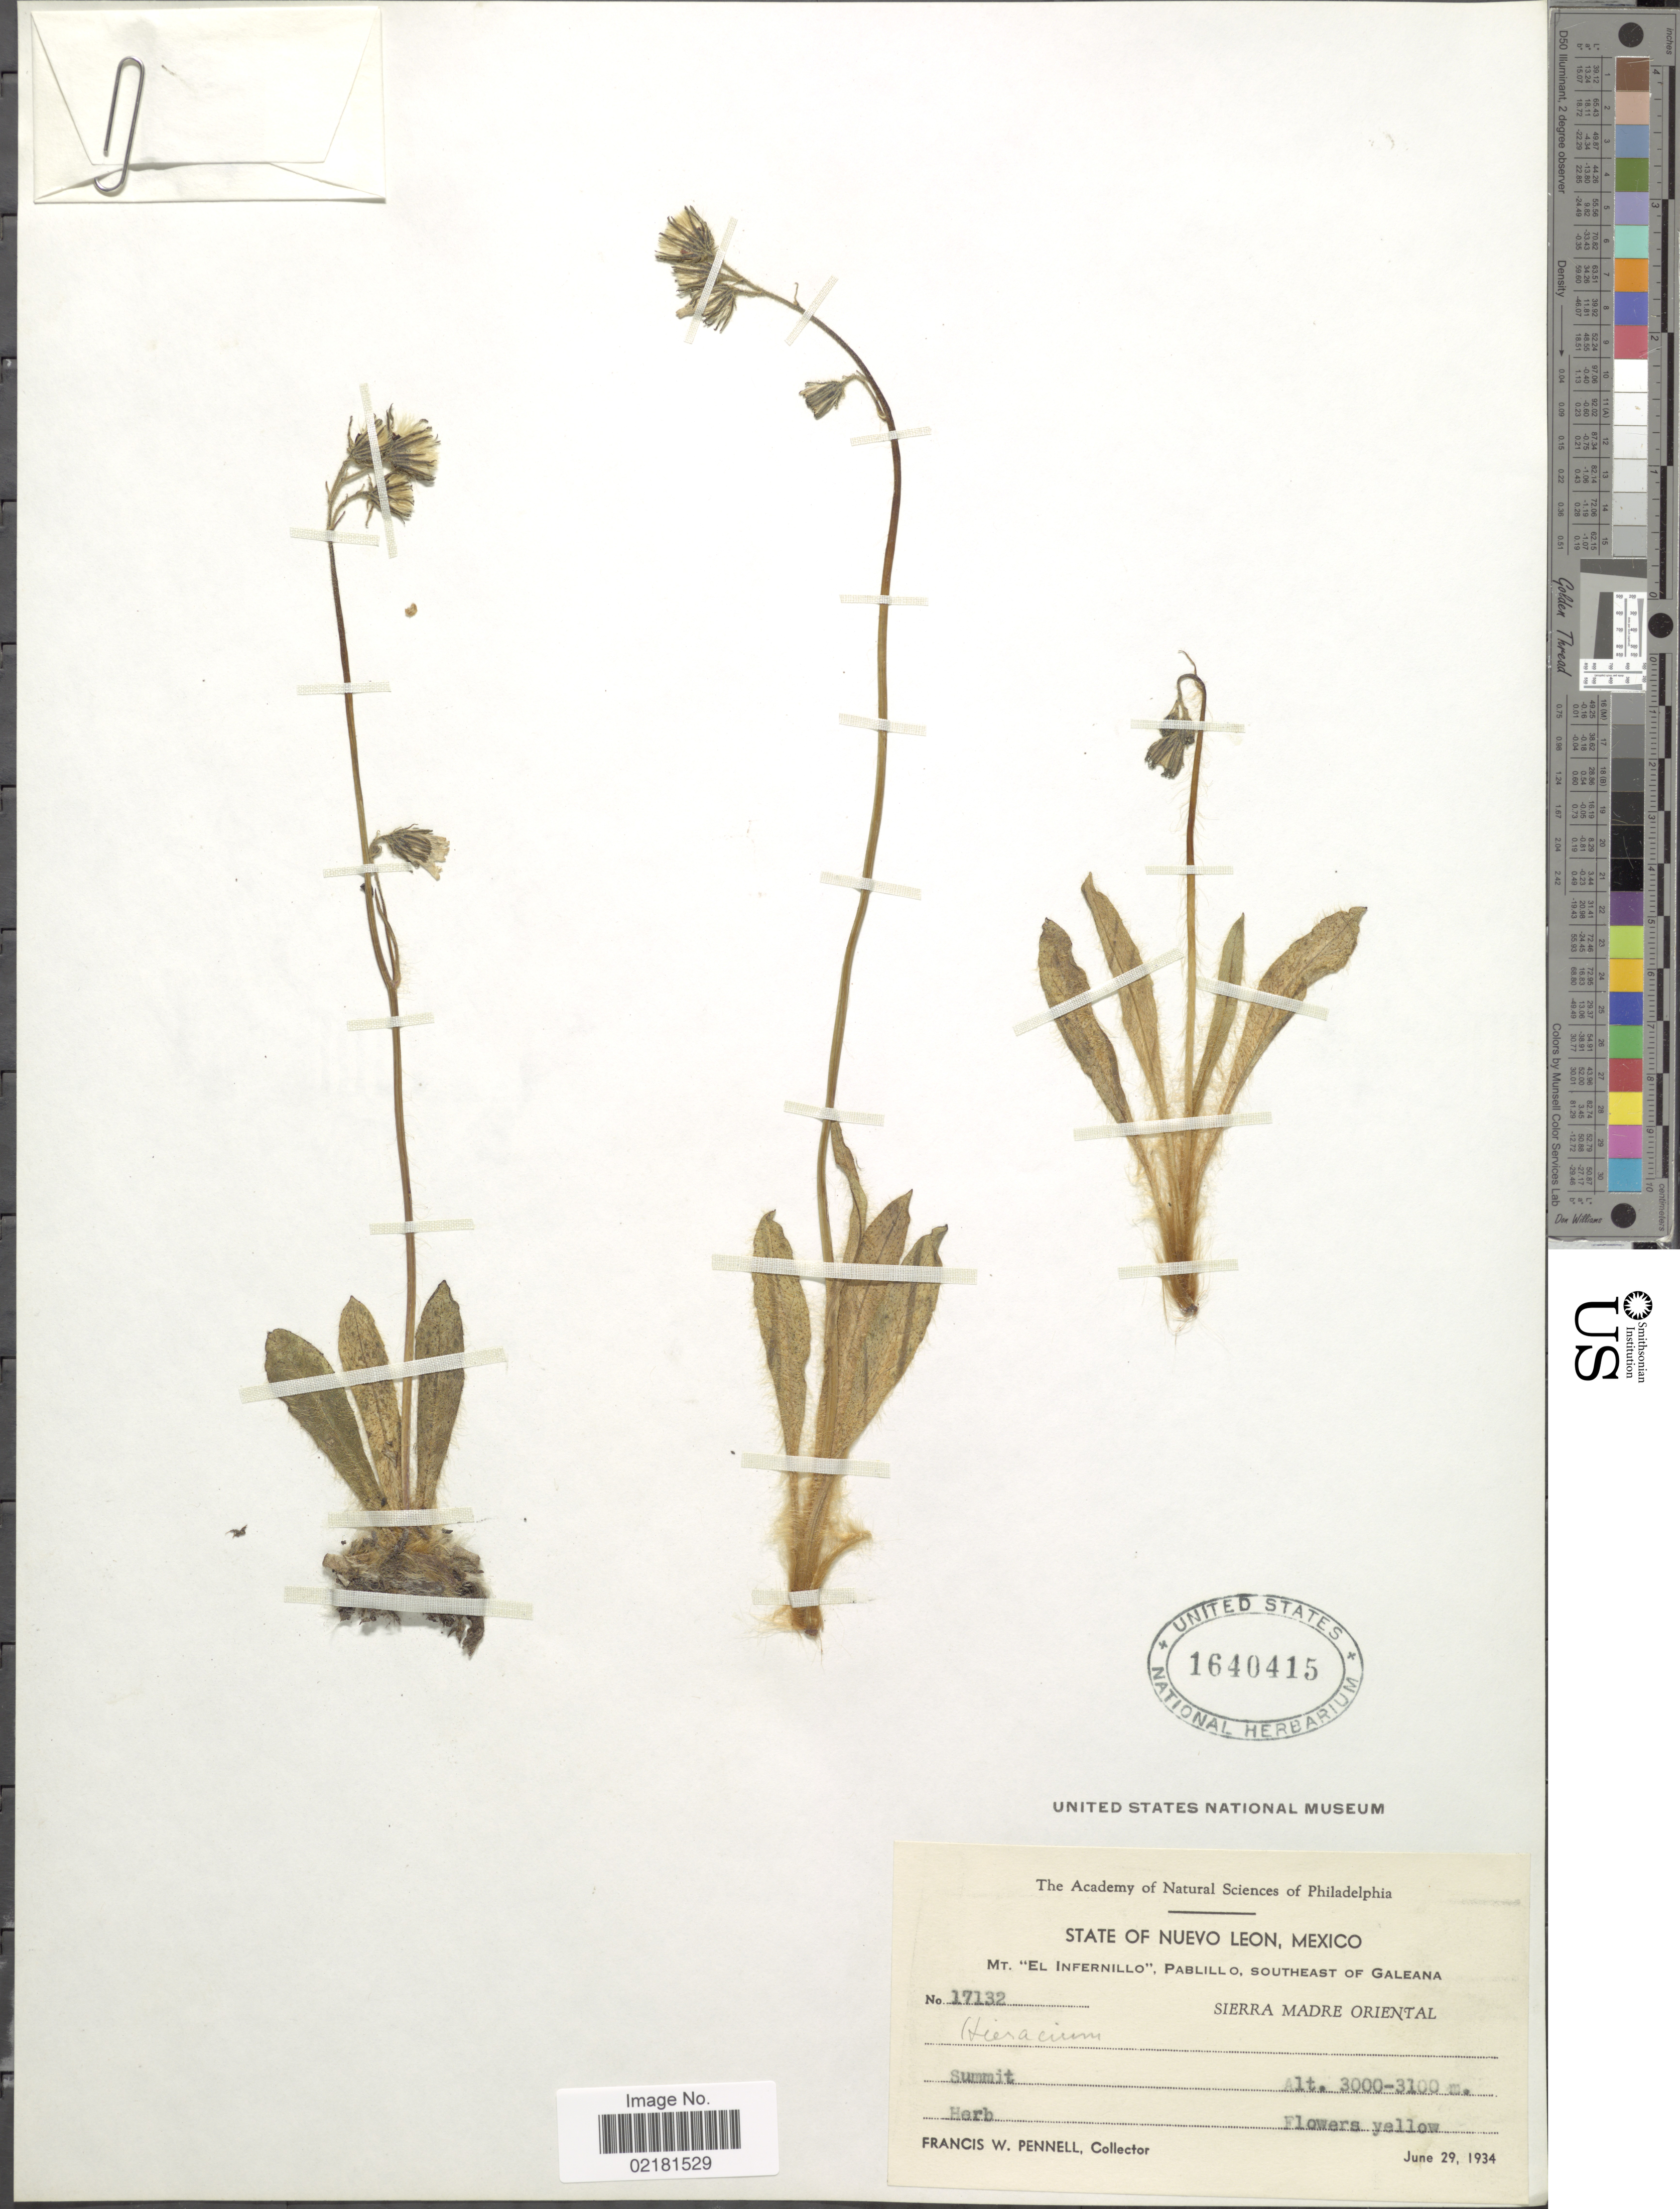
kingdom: Plantae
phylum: Tracheophyta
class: Magnoliopsida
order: Asterales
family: Asteraceae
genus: Hieracium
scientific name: Hieracium repandulare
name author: Druce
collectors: F. W. Pennell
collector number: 17132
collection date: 1934-06-29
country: Mexico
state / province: Nuevo León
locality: Mt. "El Infernillo", Pablillo, southeast of Galeana, Sierra Madre Oriental, summit.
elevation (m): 3000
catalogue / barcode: US 1640415